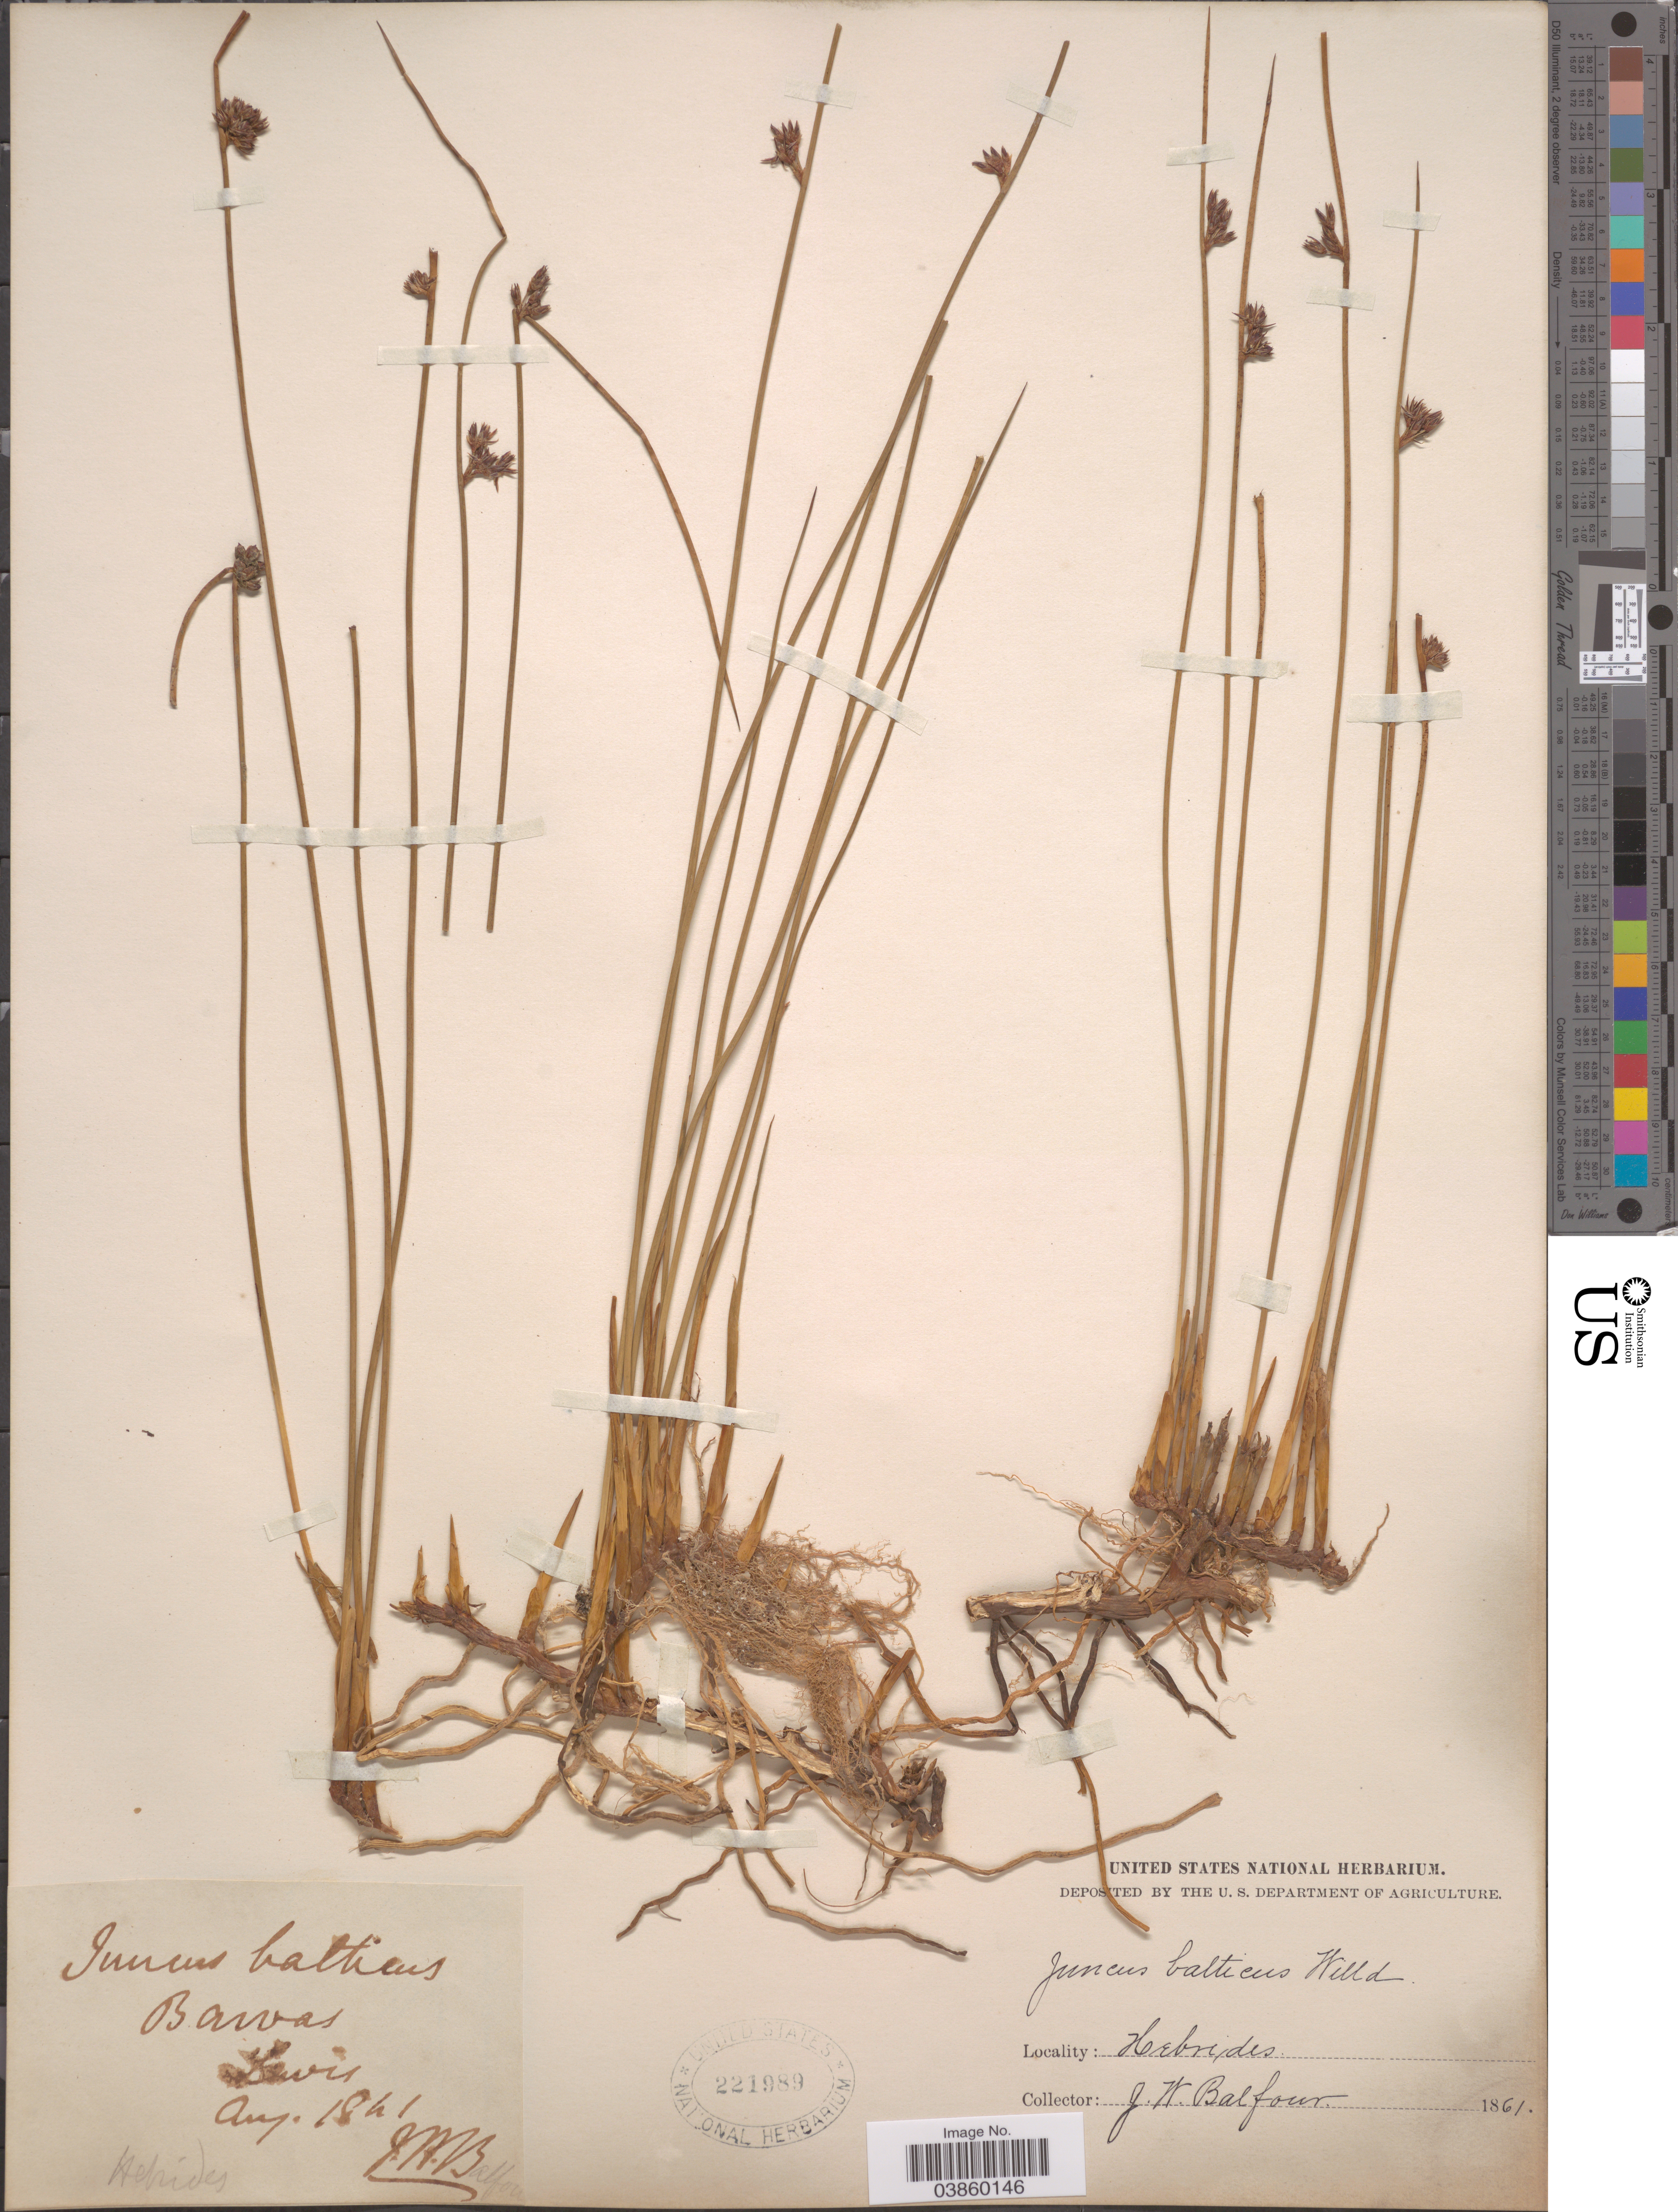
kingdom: Plantae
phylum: Tracheophyta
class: Liliopsida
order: Poales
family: Juncaceae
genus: Juncus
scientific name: Juncus balticus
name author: Willd.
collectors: J. H. Balfour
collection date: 1861-08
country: Vanuatu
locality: Hebrides.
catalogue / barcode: US 221989